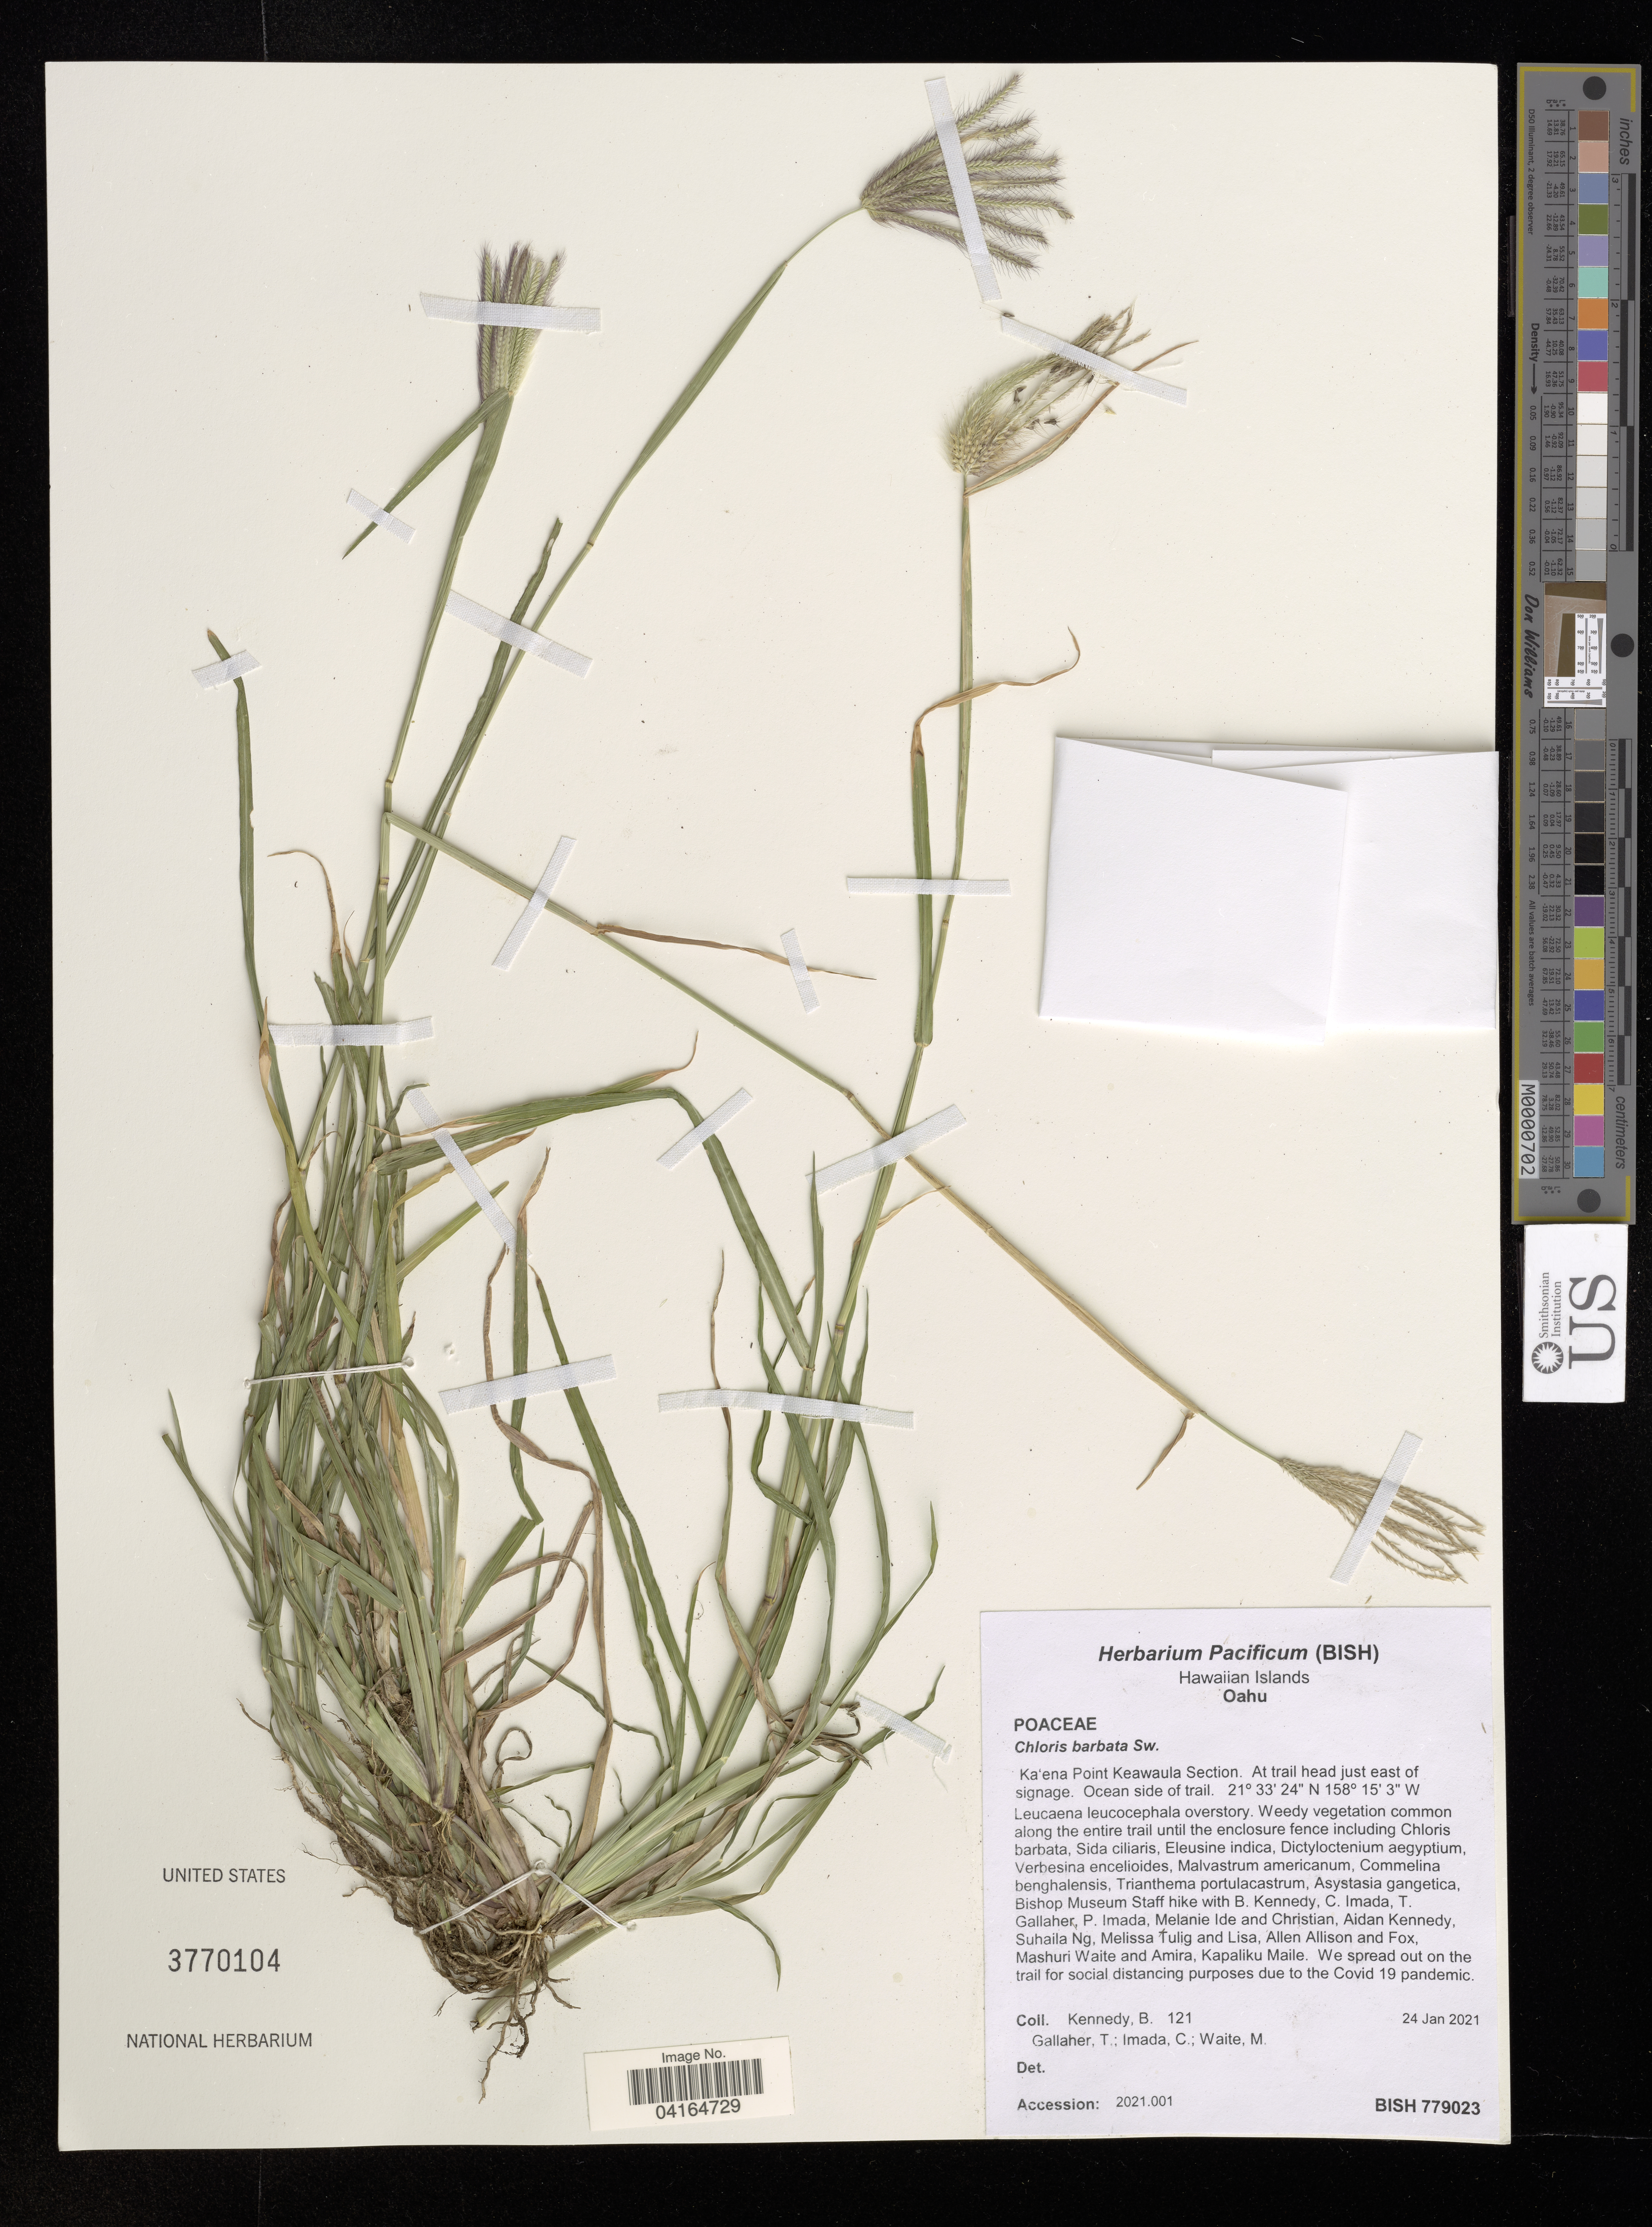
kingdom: Plantae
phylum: Tracheophyta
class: Liliopsida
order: Poales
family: Poaceae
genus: Chloris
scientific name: Chloris barbata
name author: Sw.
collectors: B. Kennedy, T. Gallaher, C. Imada & M. Waite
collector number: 121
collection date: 2021-01-24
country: United States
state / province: Hawaii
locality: Hawaiian Islands. Oahu. Ka'ena Point Keawaula Section. At trail head just east of signage. Ocean side of trail.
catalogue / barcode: US 3770104